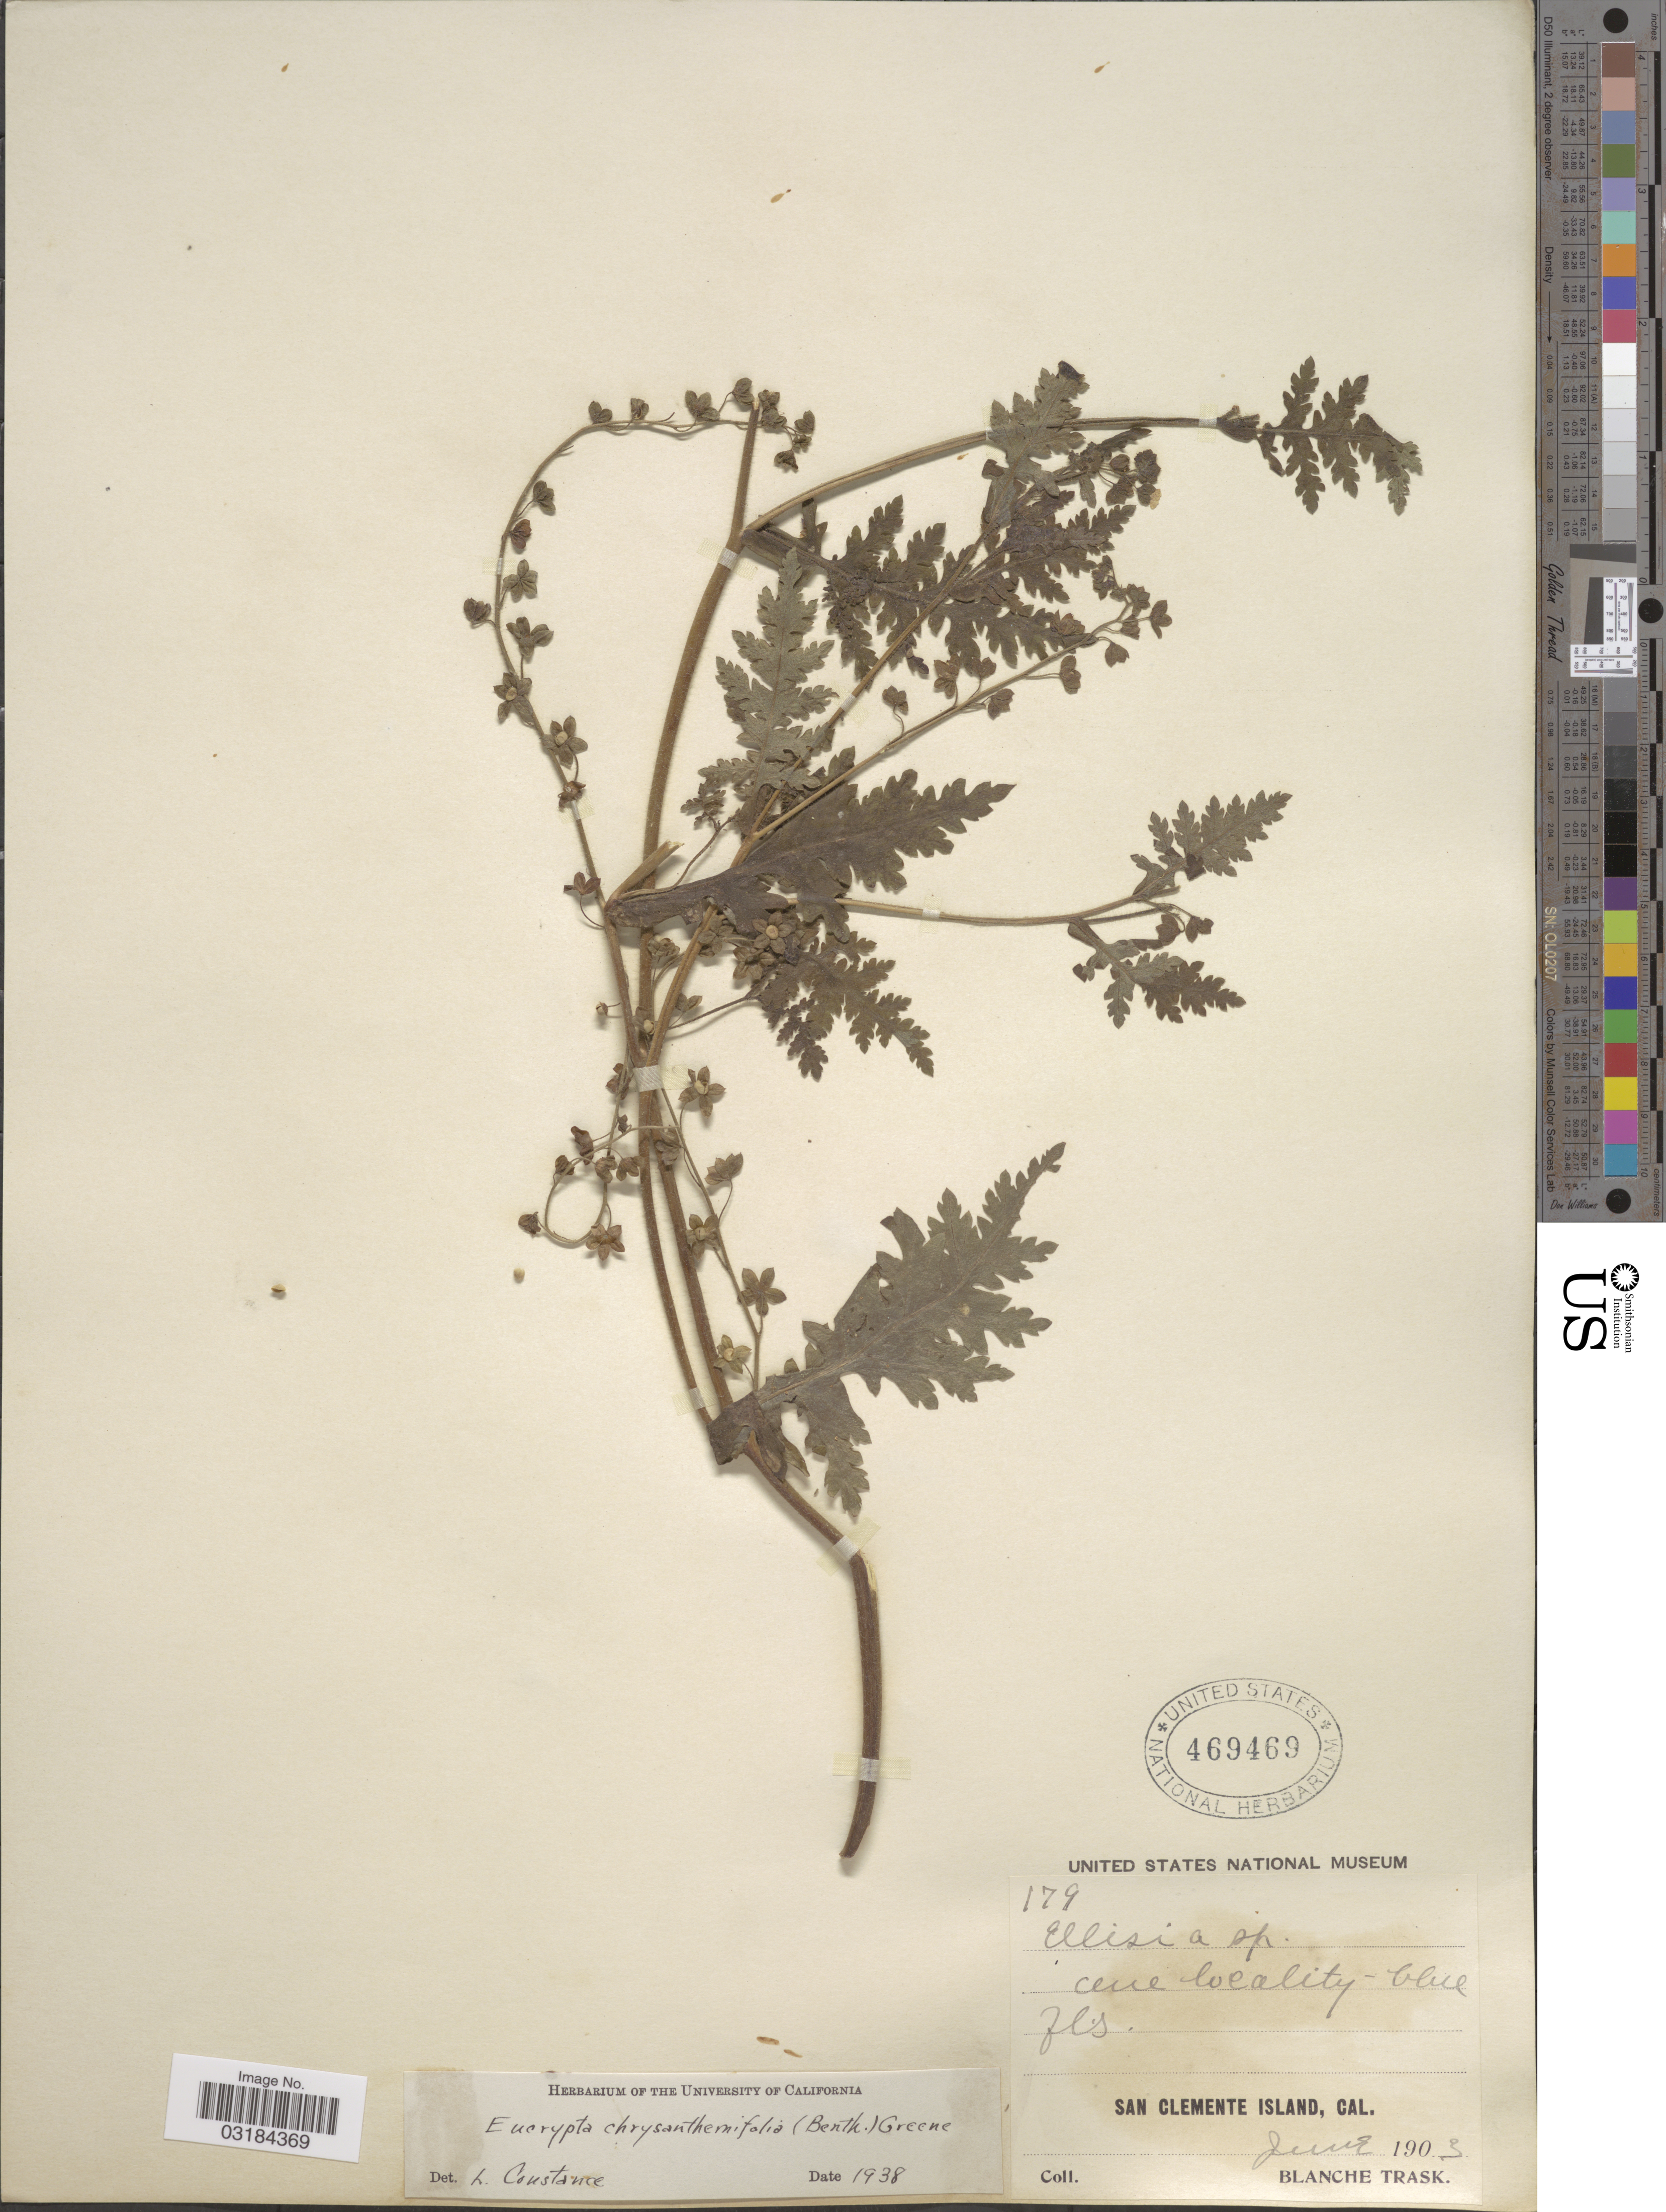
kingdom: Plantae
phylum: Tracheophyta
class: Magnoliopsida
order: Boraginales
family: Hydrophyllaceae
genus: Eucrypta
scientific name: Eucrypta chrysanthemifolia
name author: (Benth.) Greene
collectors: B. Trask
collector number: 179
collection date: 1903-06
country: United States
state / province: California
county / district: Los Angeles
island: San Clemente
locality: San Clemente Island.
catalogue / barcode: US 469469